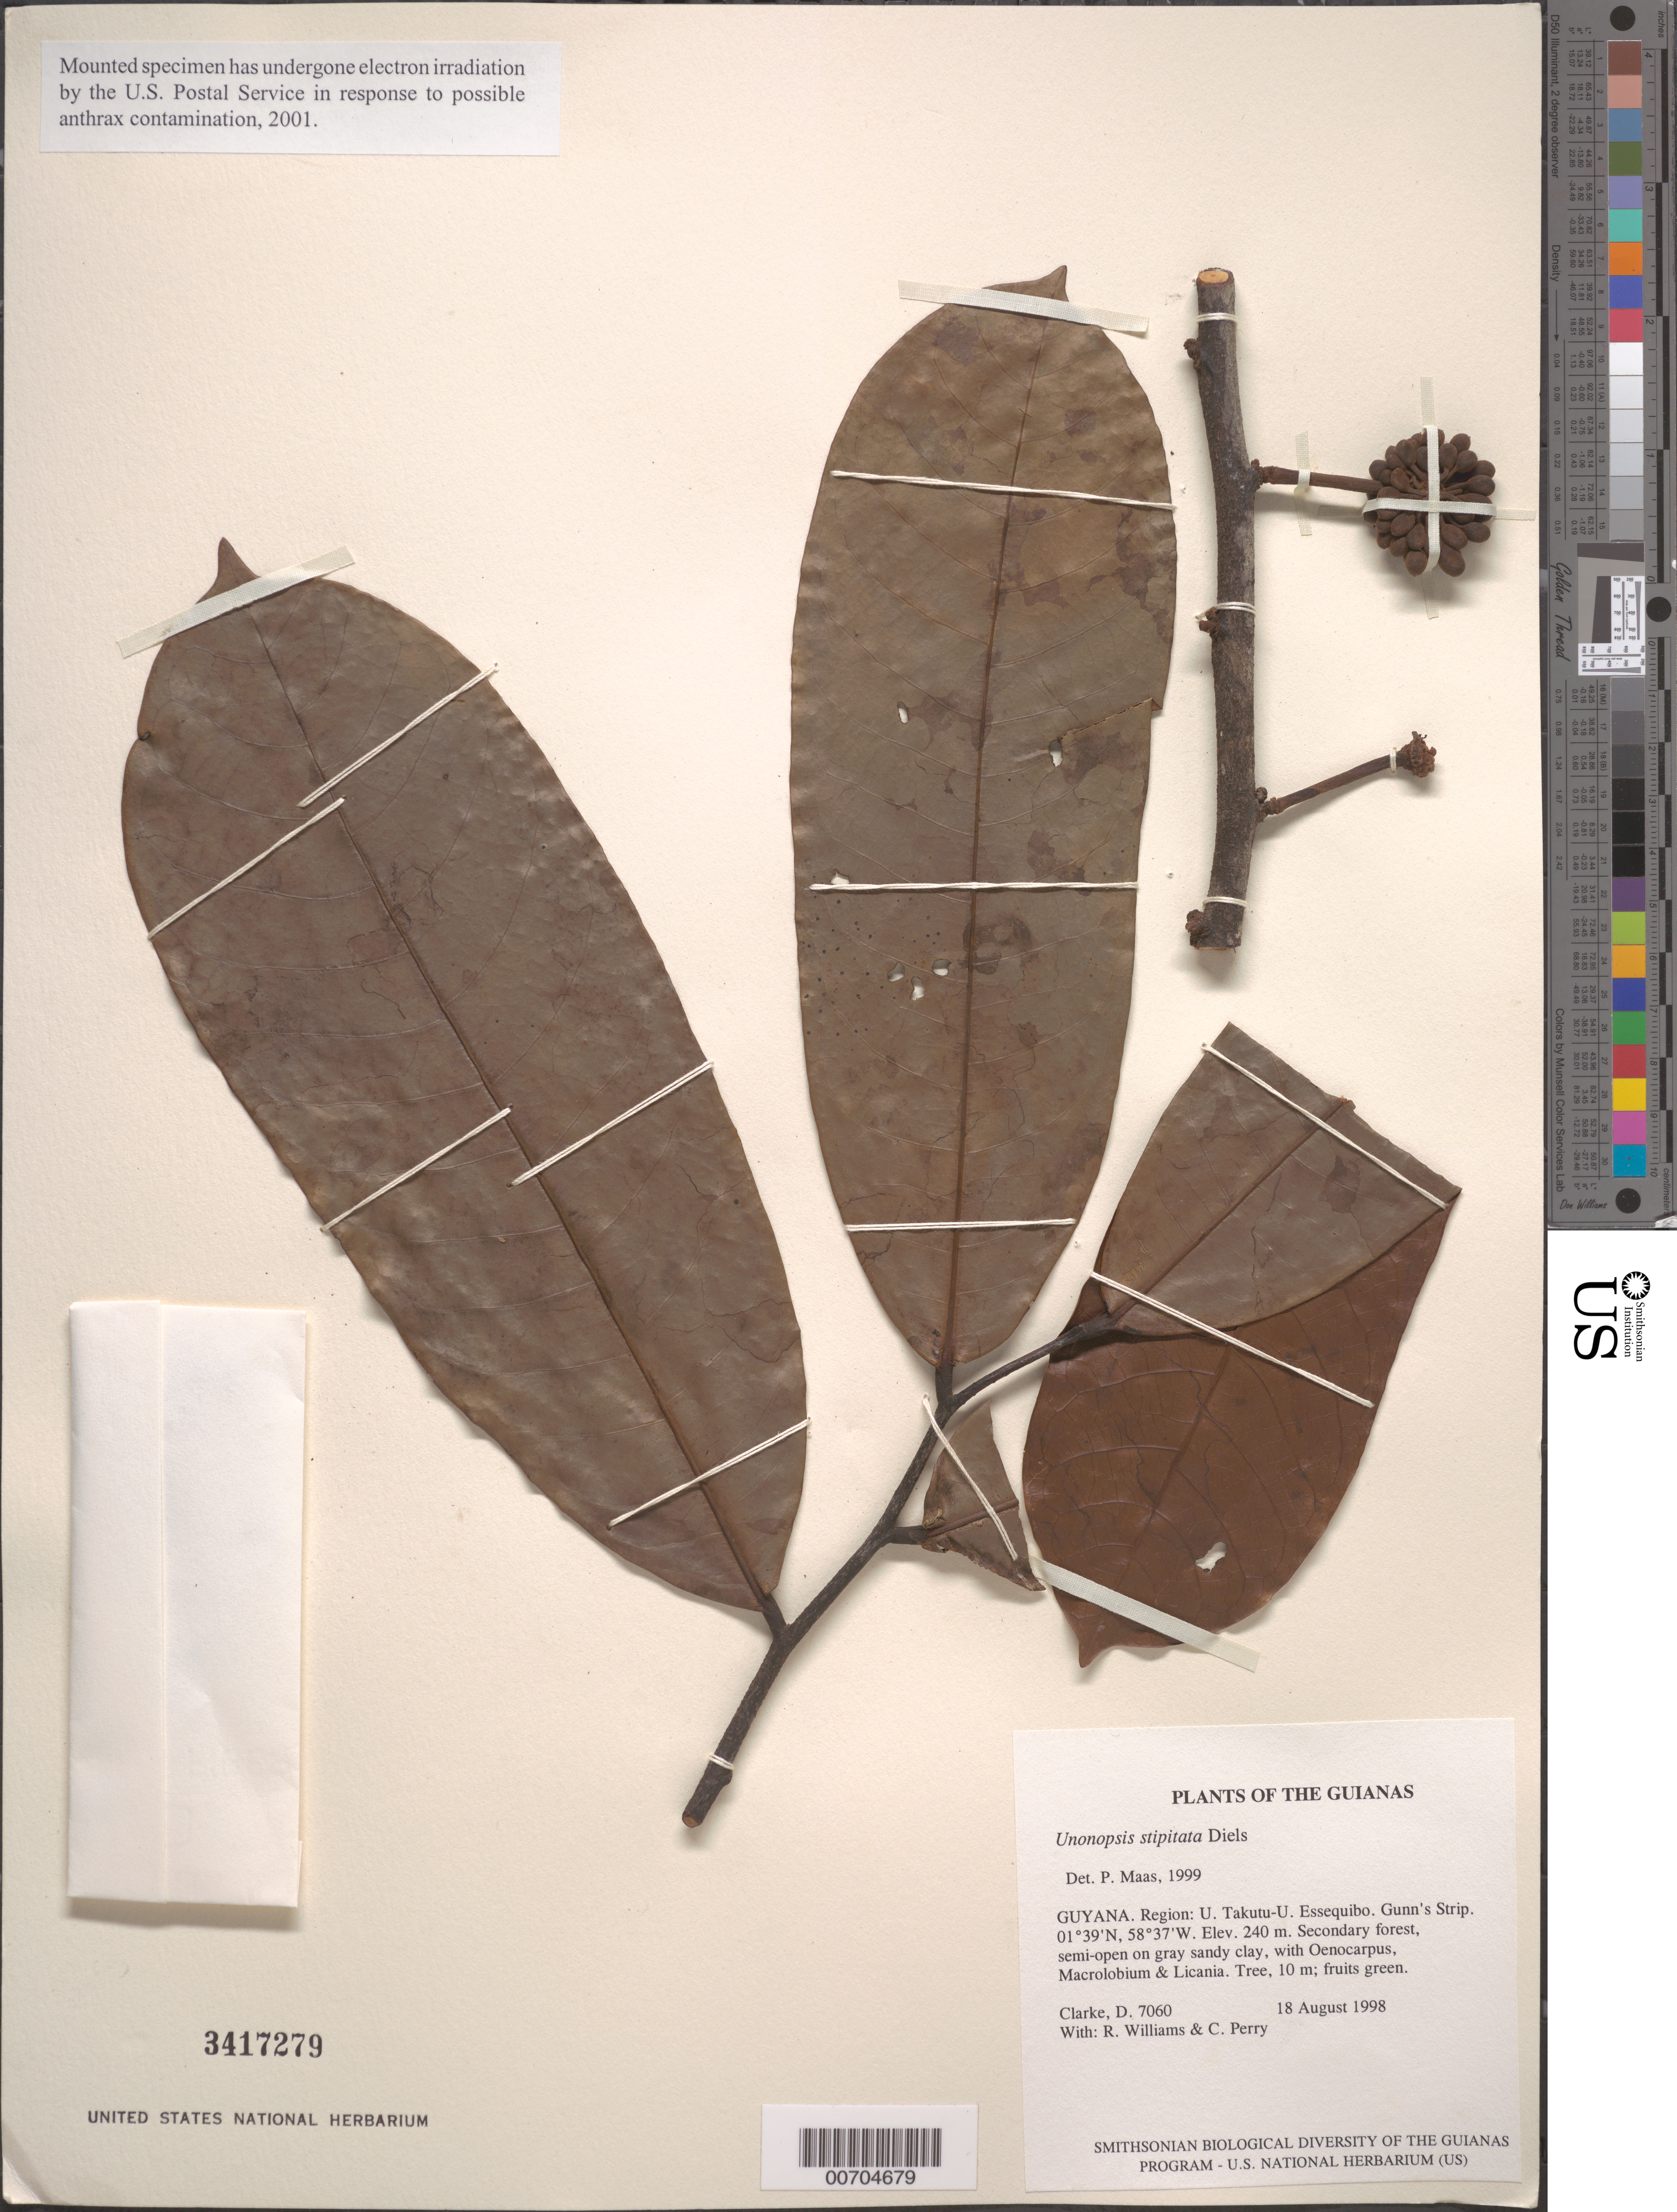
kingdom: Plantae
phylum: Tracheophyta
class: Magnoliopsida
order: Magnoliales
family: Annonaceae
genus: Unonopsis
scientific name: Unonopsis stipitata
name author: Diels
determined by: Maas, Paul J. M.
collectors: H. D. Clarke, R. Williams & C. Perry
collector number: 7060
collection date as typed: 18 August 1998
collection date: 1998-08-18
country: Guyana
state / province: U. Takutu-U. Essequibo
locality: Gunn's Strip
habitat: Secondary forest, semi-open on gray sandy clay, with Oenocarpus, Macrolobium & Licania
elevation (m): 240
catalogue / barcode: US 3417279